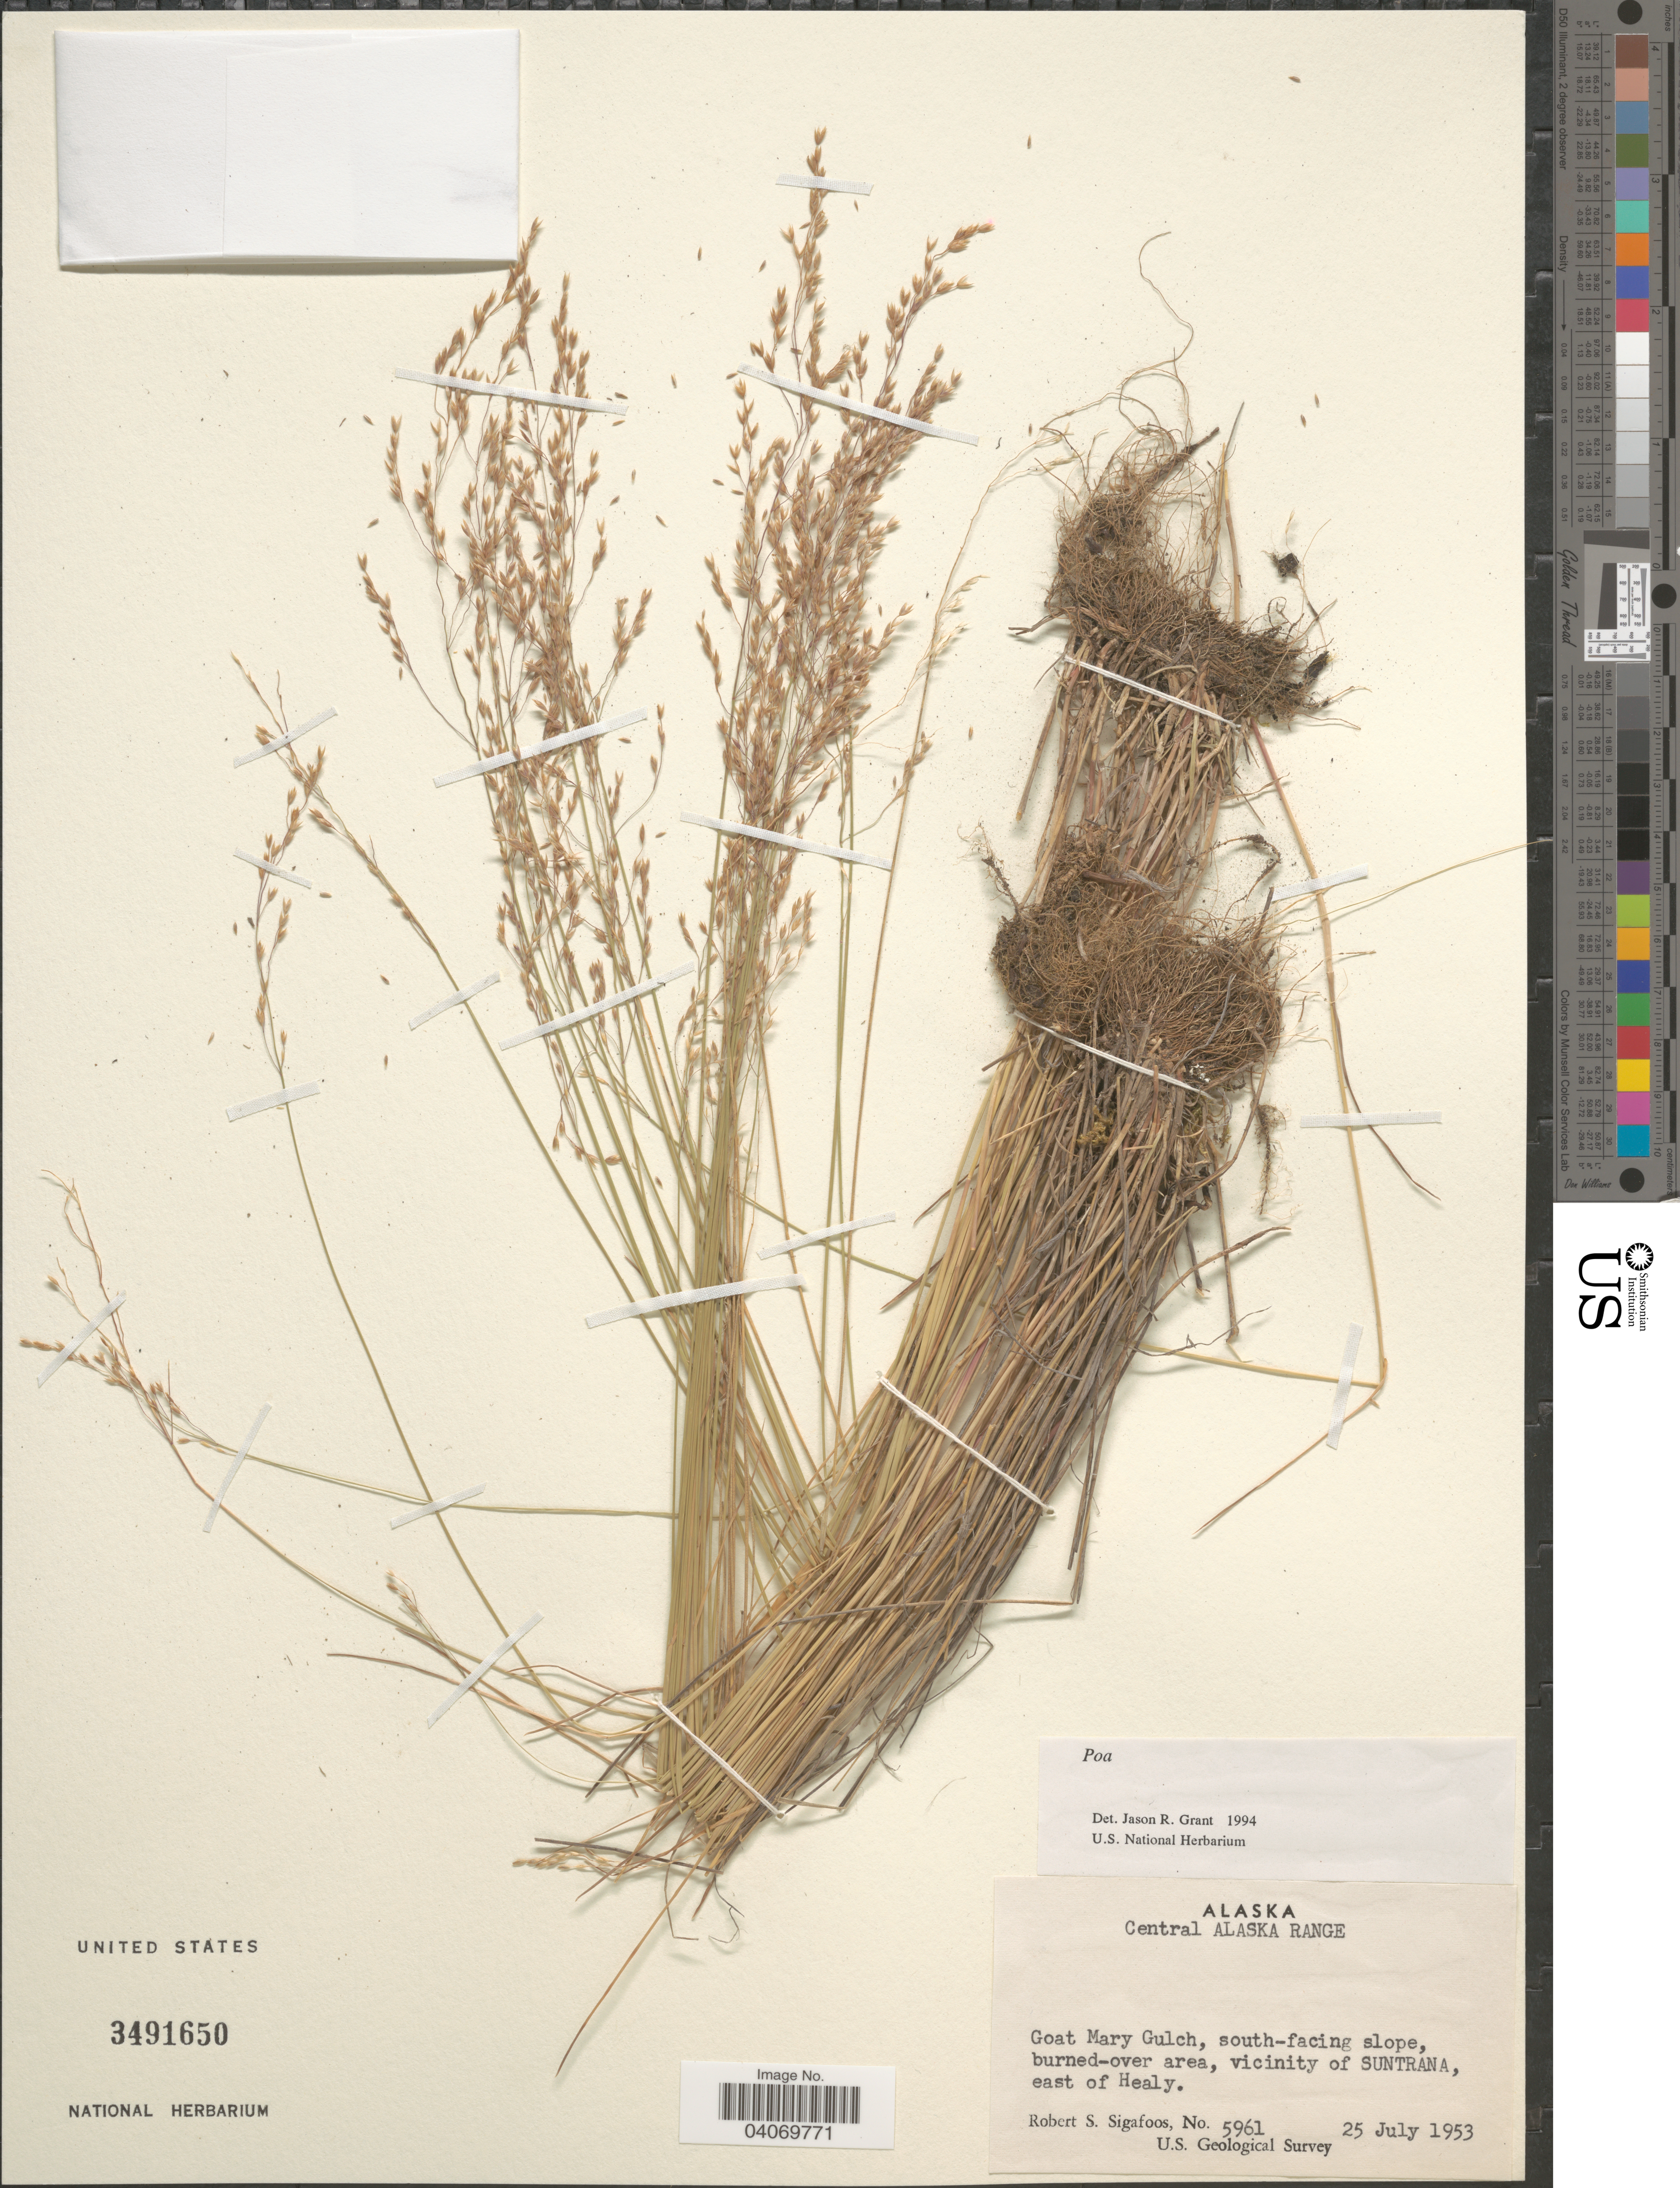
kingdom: Plantae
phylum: Tracheophyta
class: Liliopsida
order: Poales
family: Poaceae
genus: Poa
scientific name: Poa sp.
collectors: R. Sigafoos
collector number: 5961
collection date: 1953-07-25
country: United States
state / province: Alaska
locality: Central Alaska Range. Goat Mary Gulch, south-facing slope, burned-over area, vicinity of Suntrana, east of Healy. U.S. Geological Survey.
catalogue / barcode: US 3491650